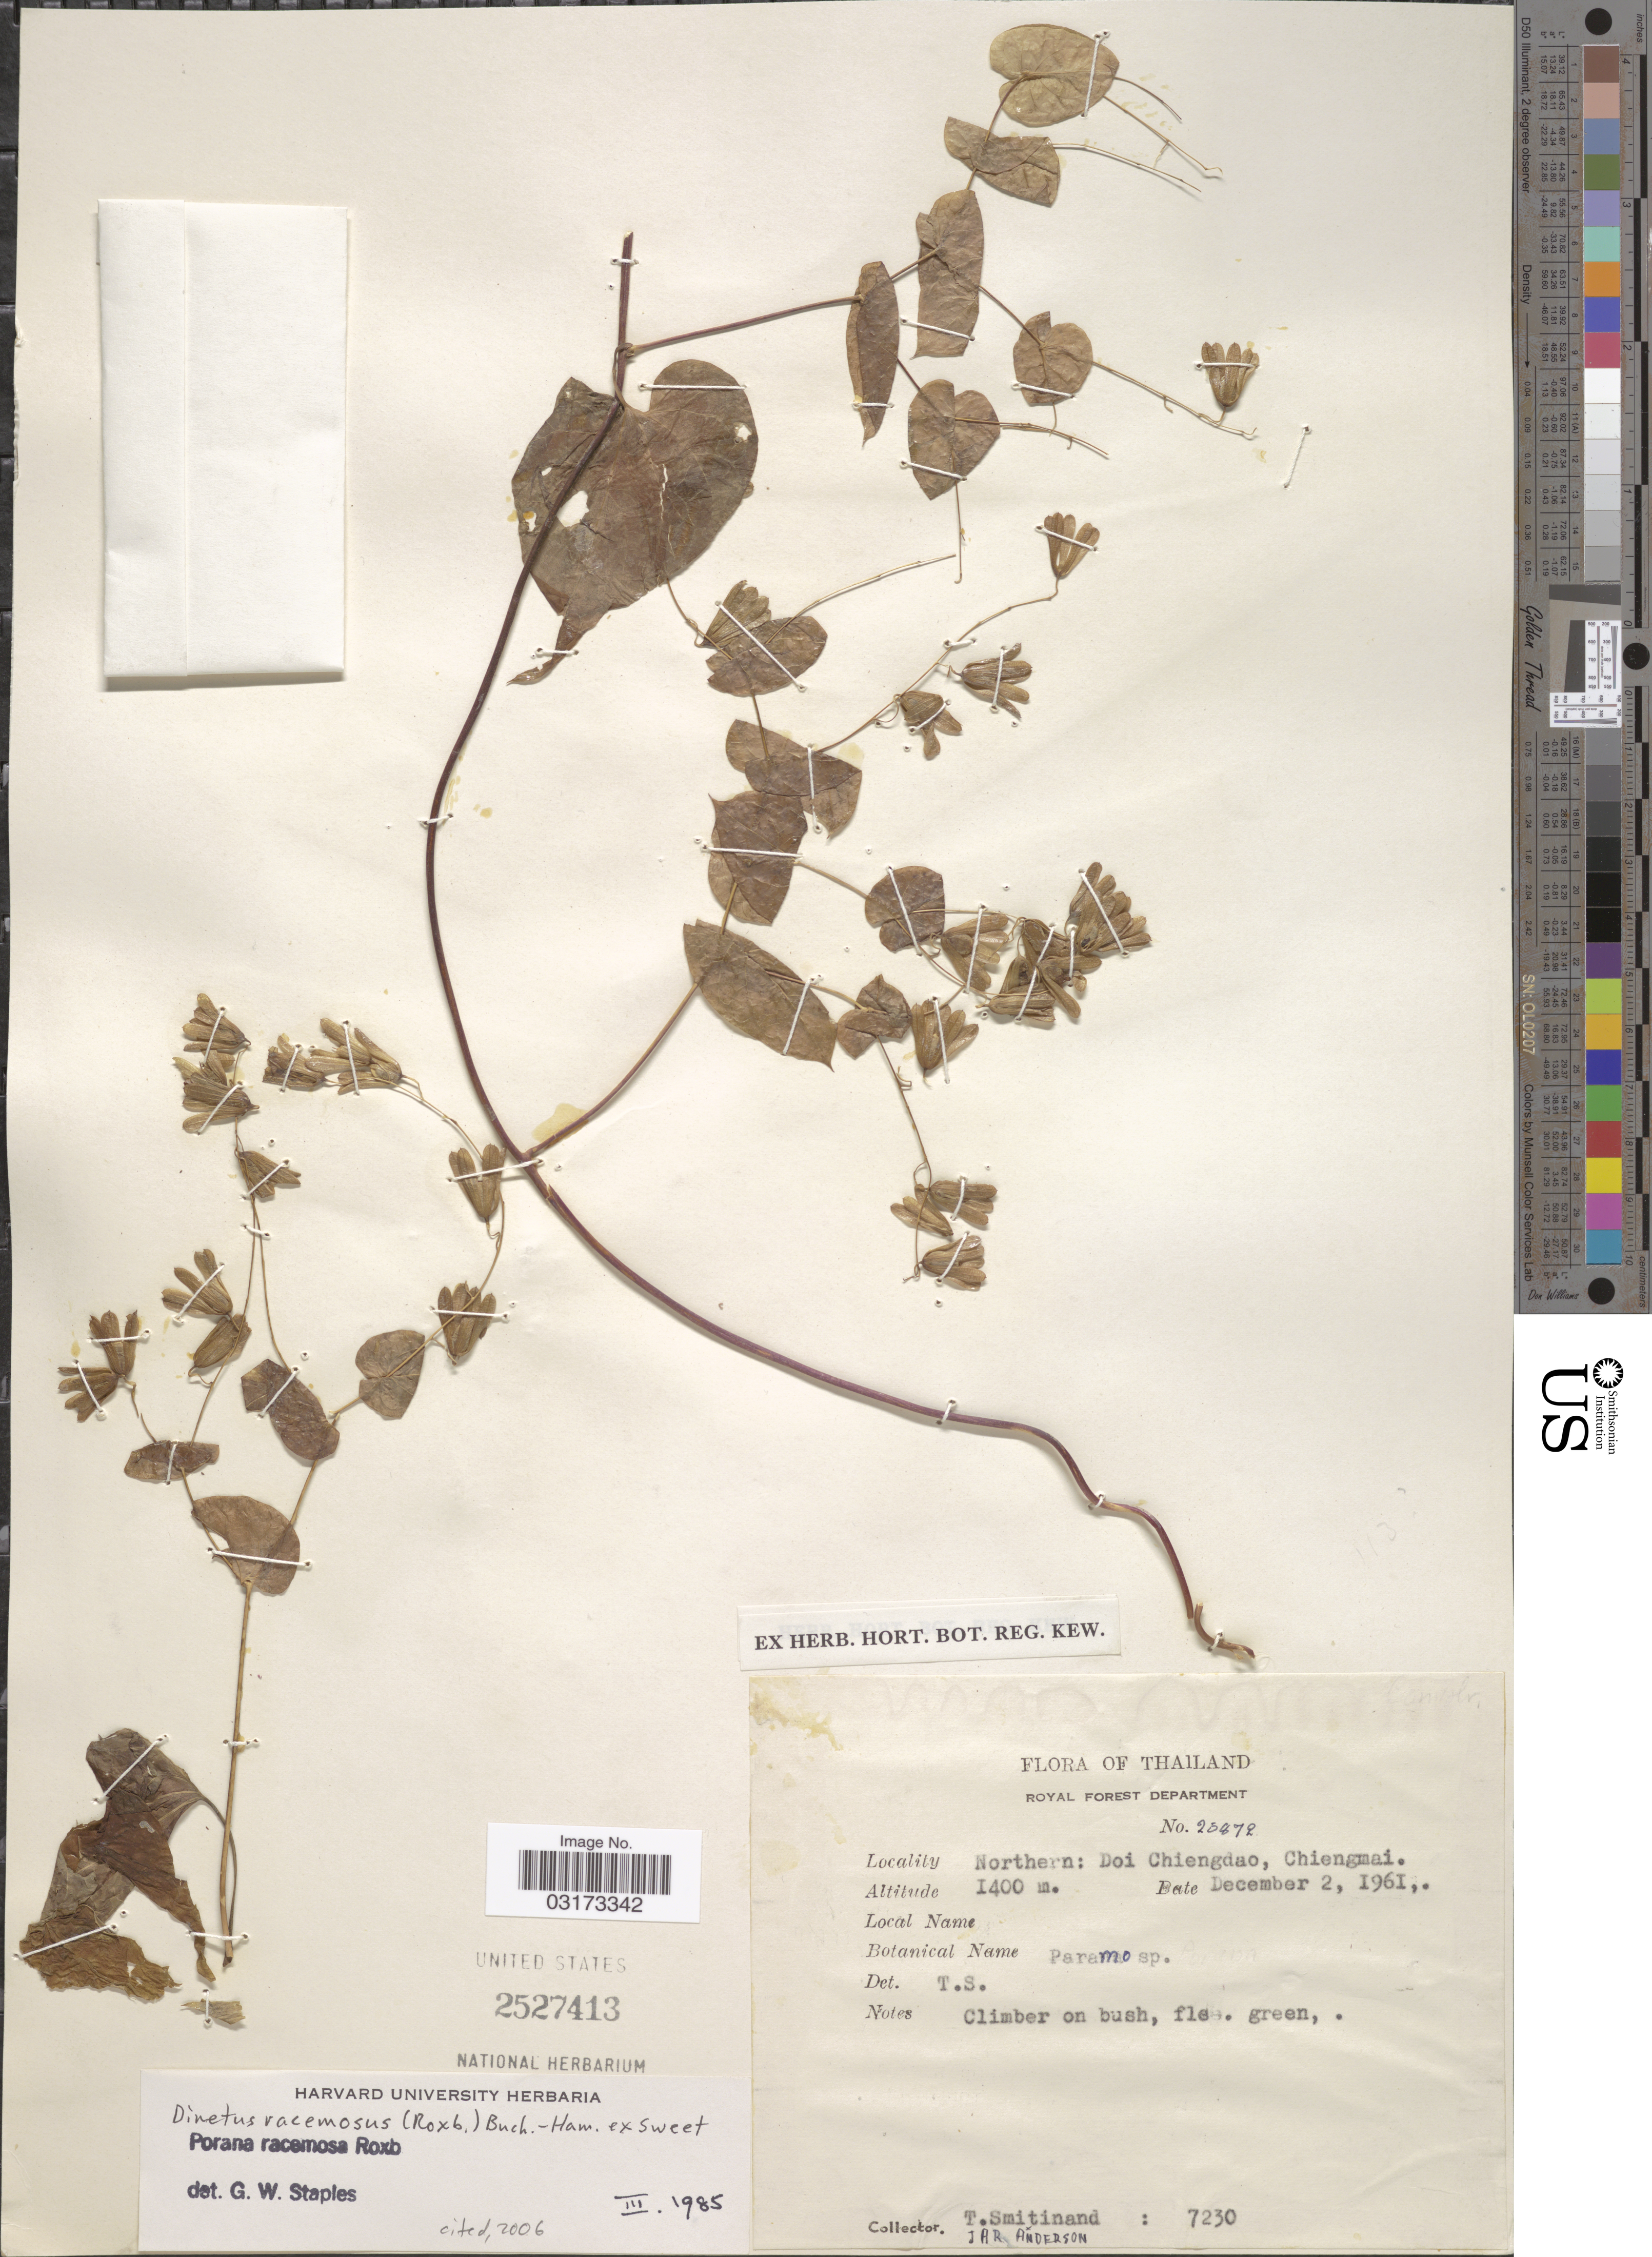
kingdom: Plantae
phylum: Tracheophyta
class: Magnoliopsida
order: Solanales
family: Convolvulaceae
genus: Dinetus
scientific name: Dinetus racemosus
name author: (Roxb.) Sweet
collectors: T. Smitinand & J. A. R. Anderson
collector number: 7230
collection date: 1961-12-02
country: Thailand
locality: Northern: Doi Chiengdao, Chiengmai.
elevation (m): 1400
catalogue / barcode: US 2527412